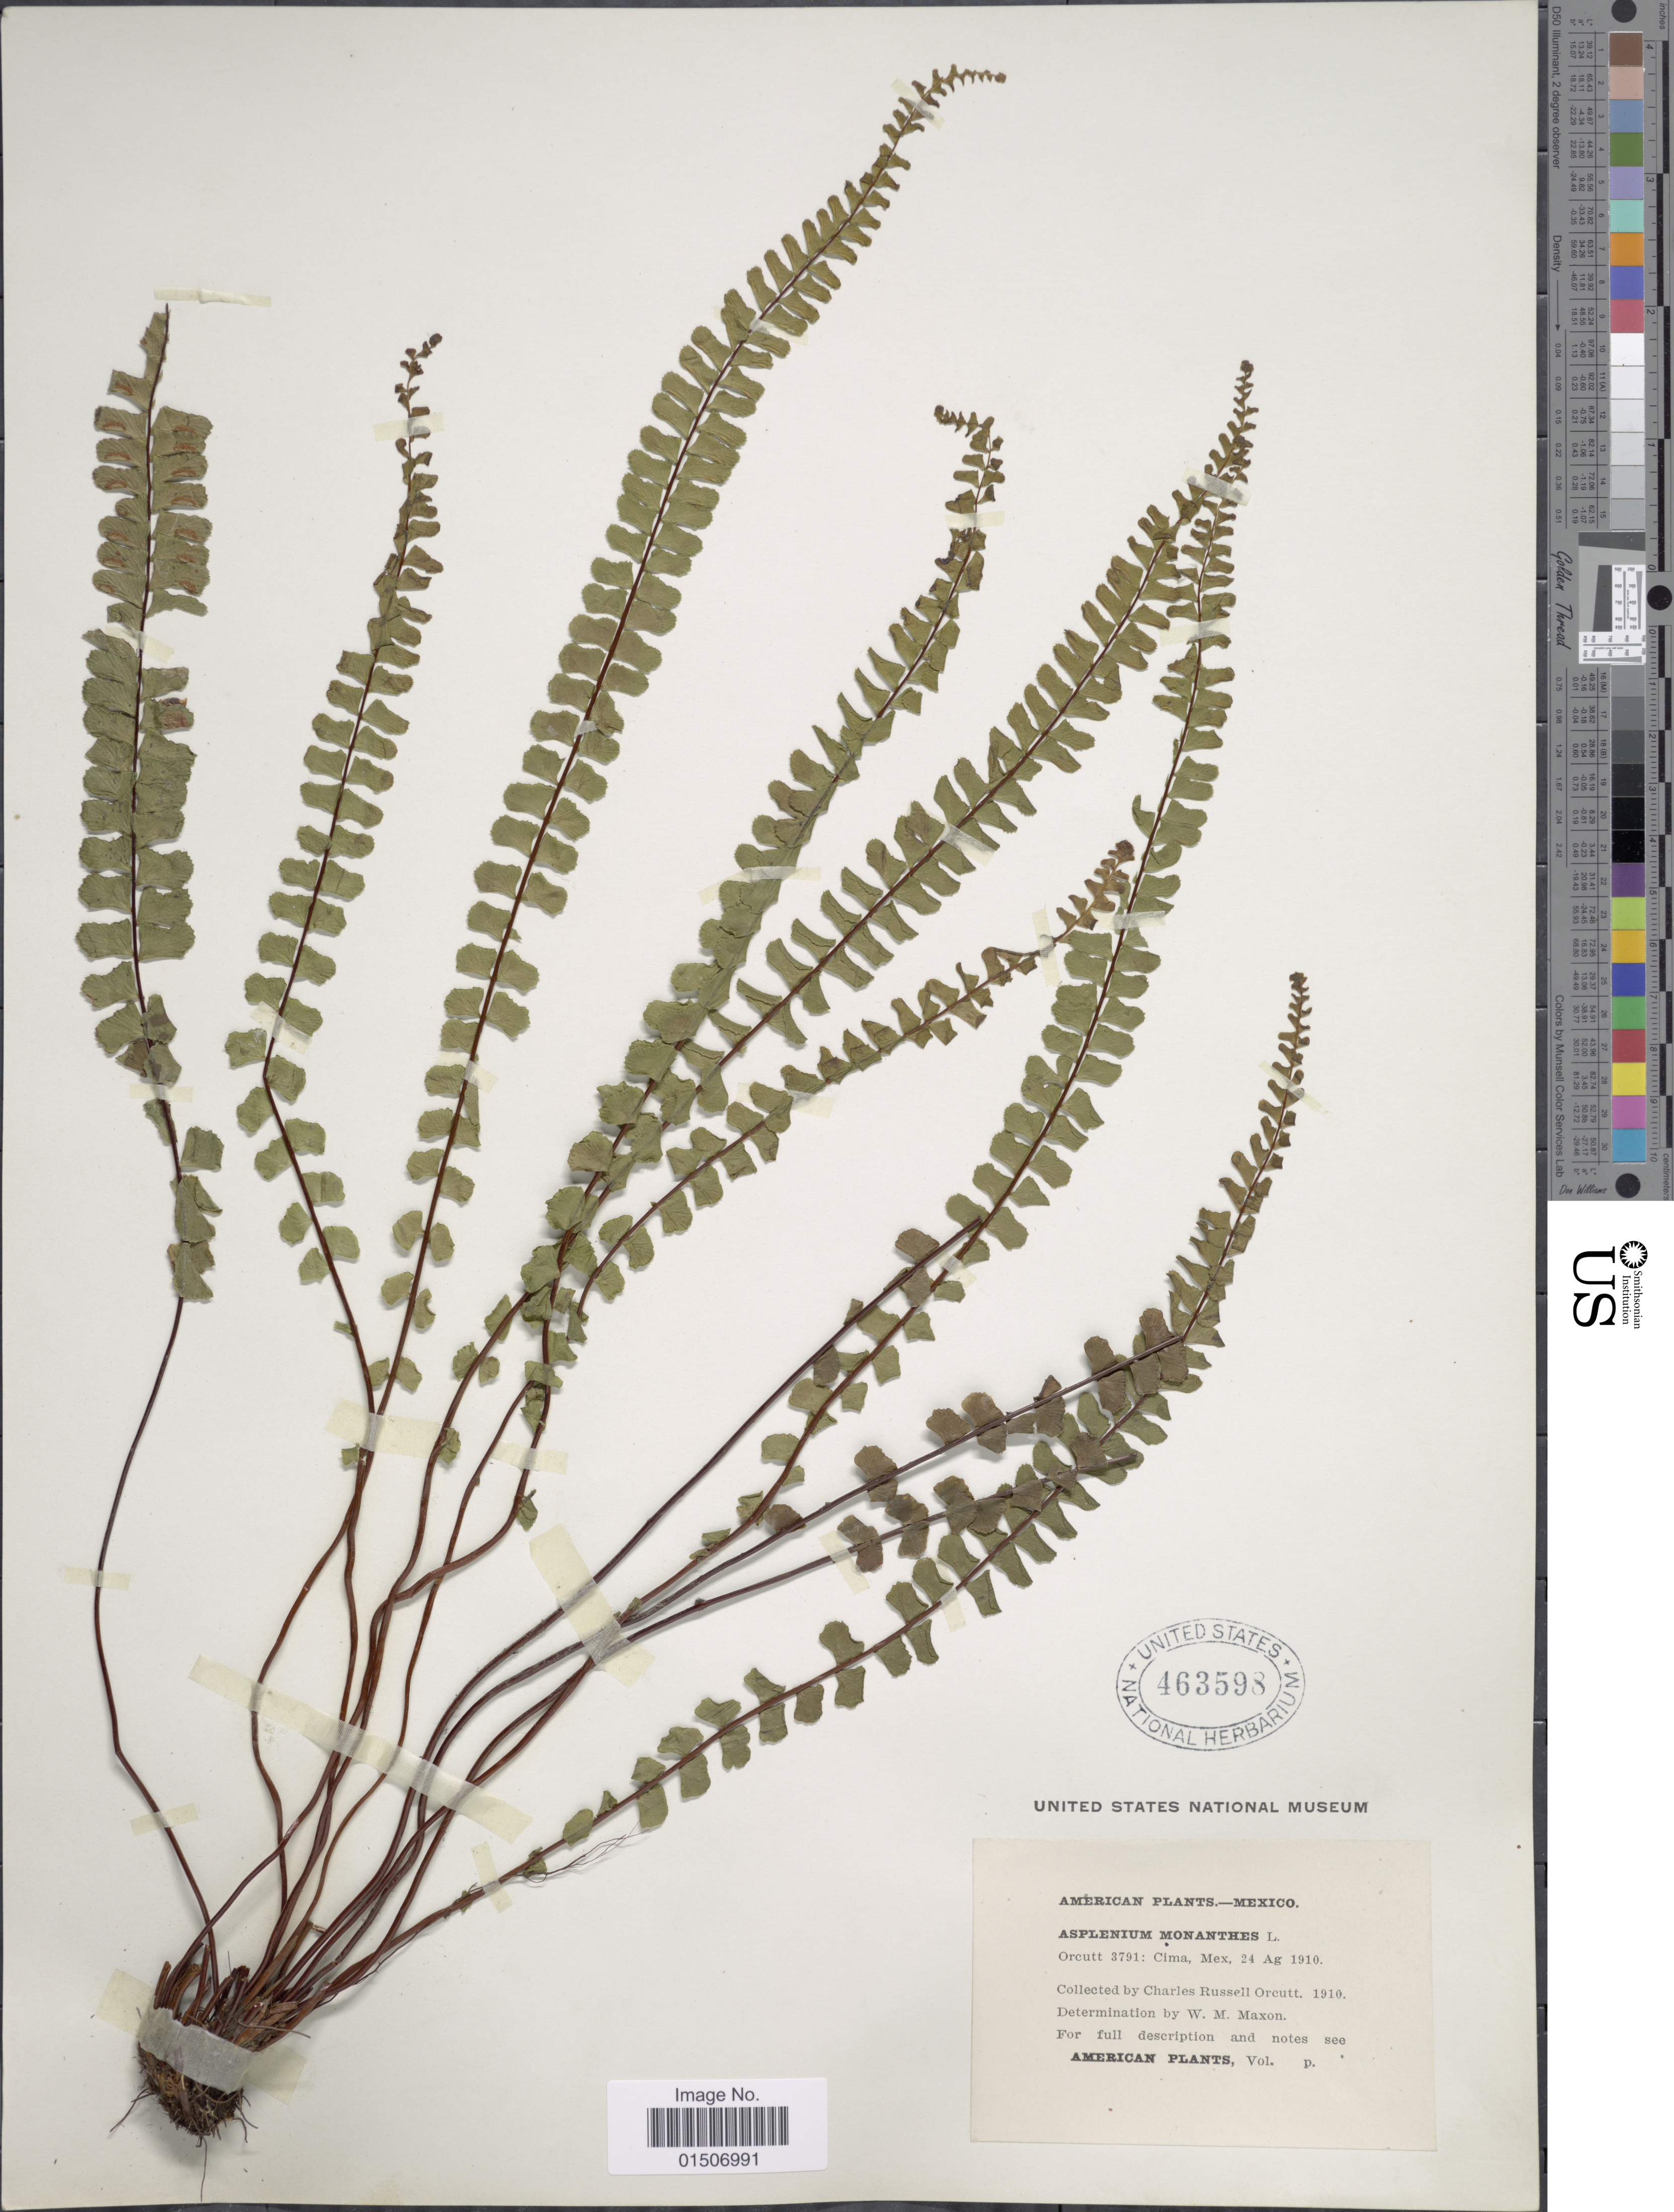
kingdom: Plantae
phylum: Tracheophyta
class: Polypodiopsida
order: Polypodiales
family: Aspleniaceae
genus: Asplenium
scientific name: Asplenium monanthes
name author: L.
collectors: C. R. Orcutt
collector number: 3791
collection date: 1910-08-24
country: Mexico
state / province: México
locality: Cima, Mex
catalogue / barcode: US 463598